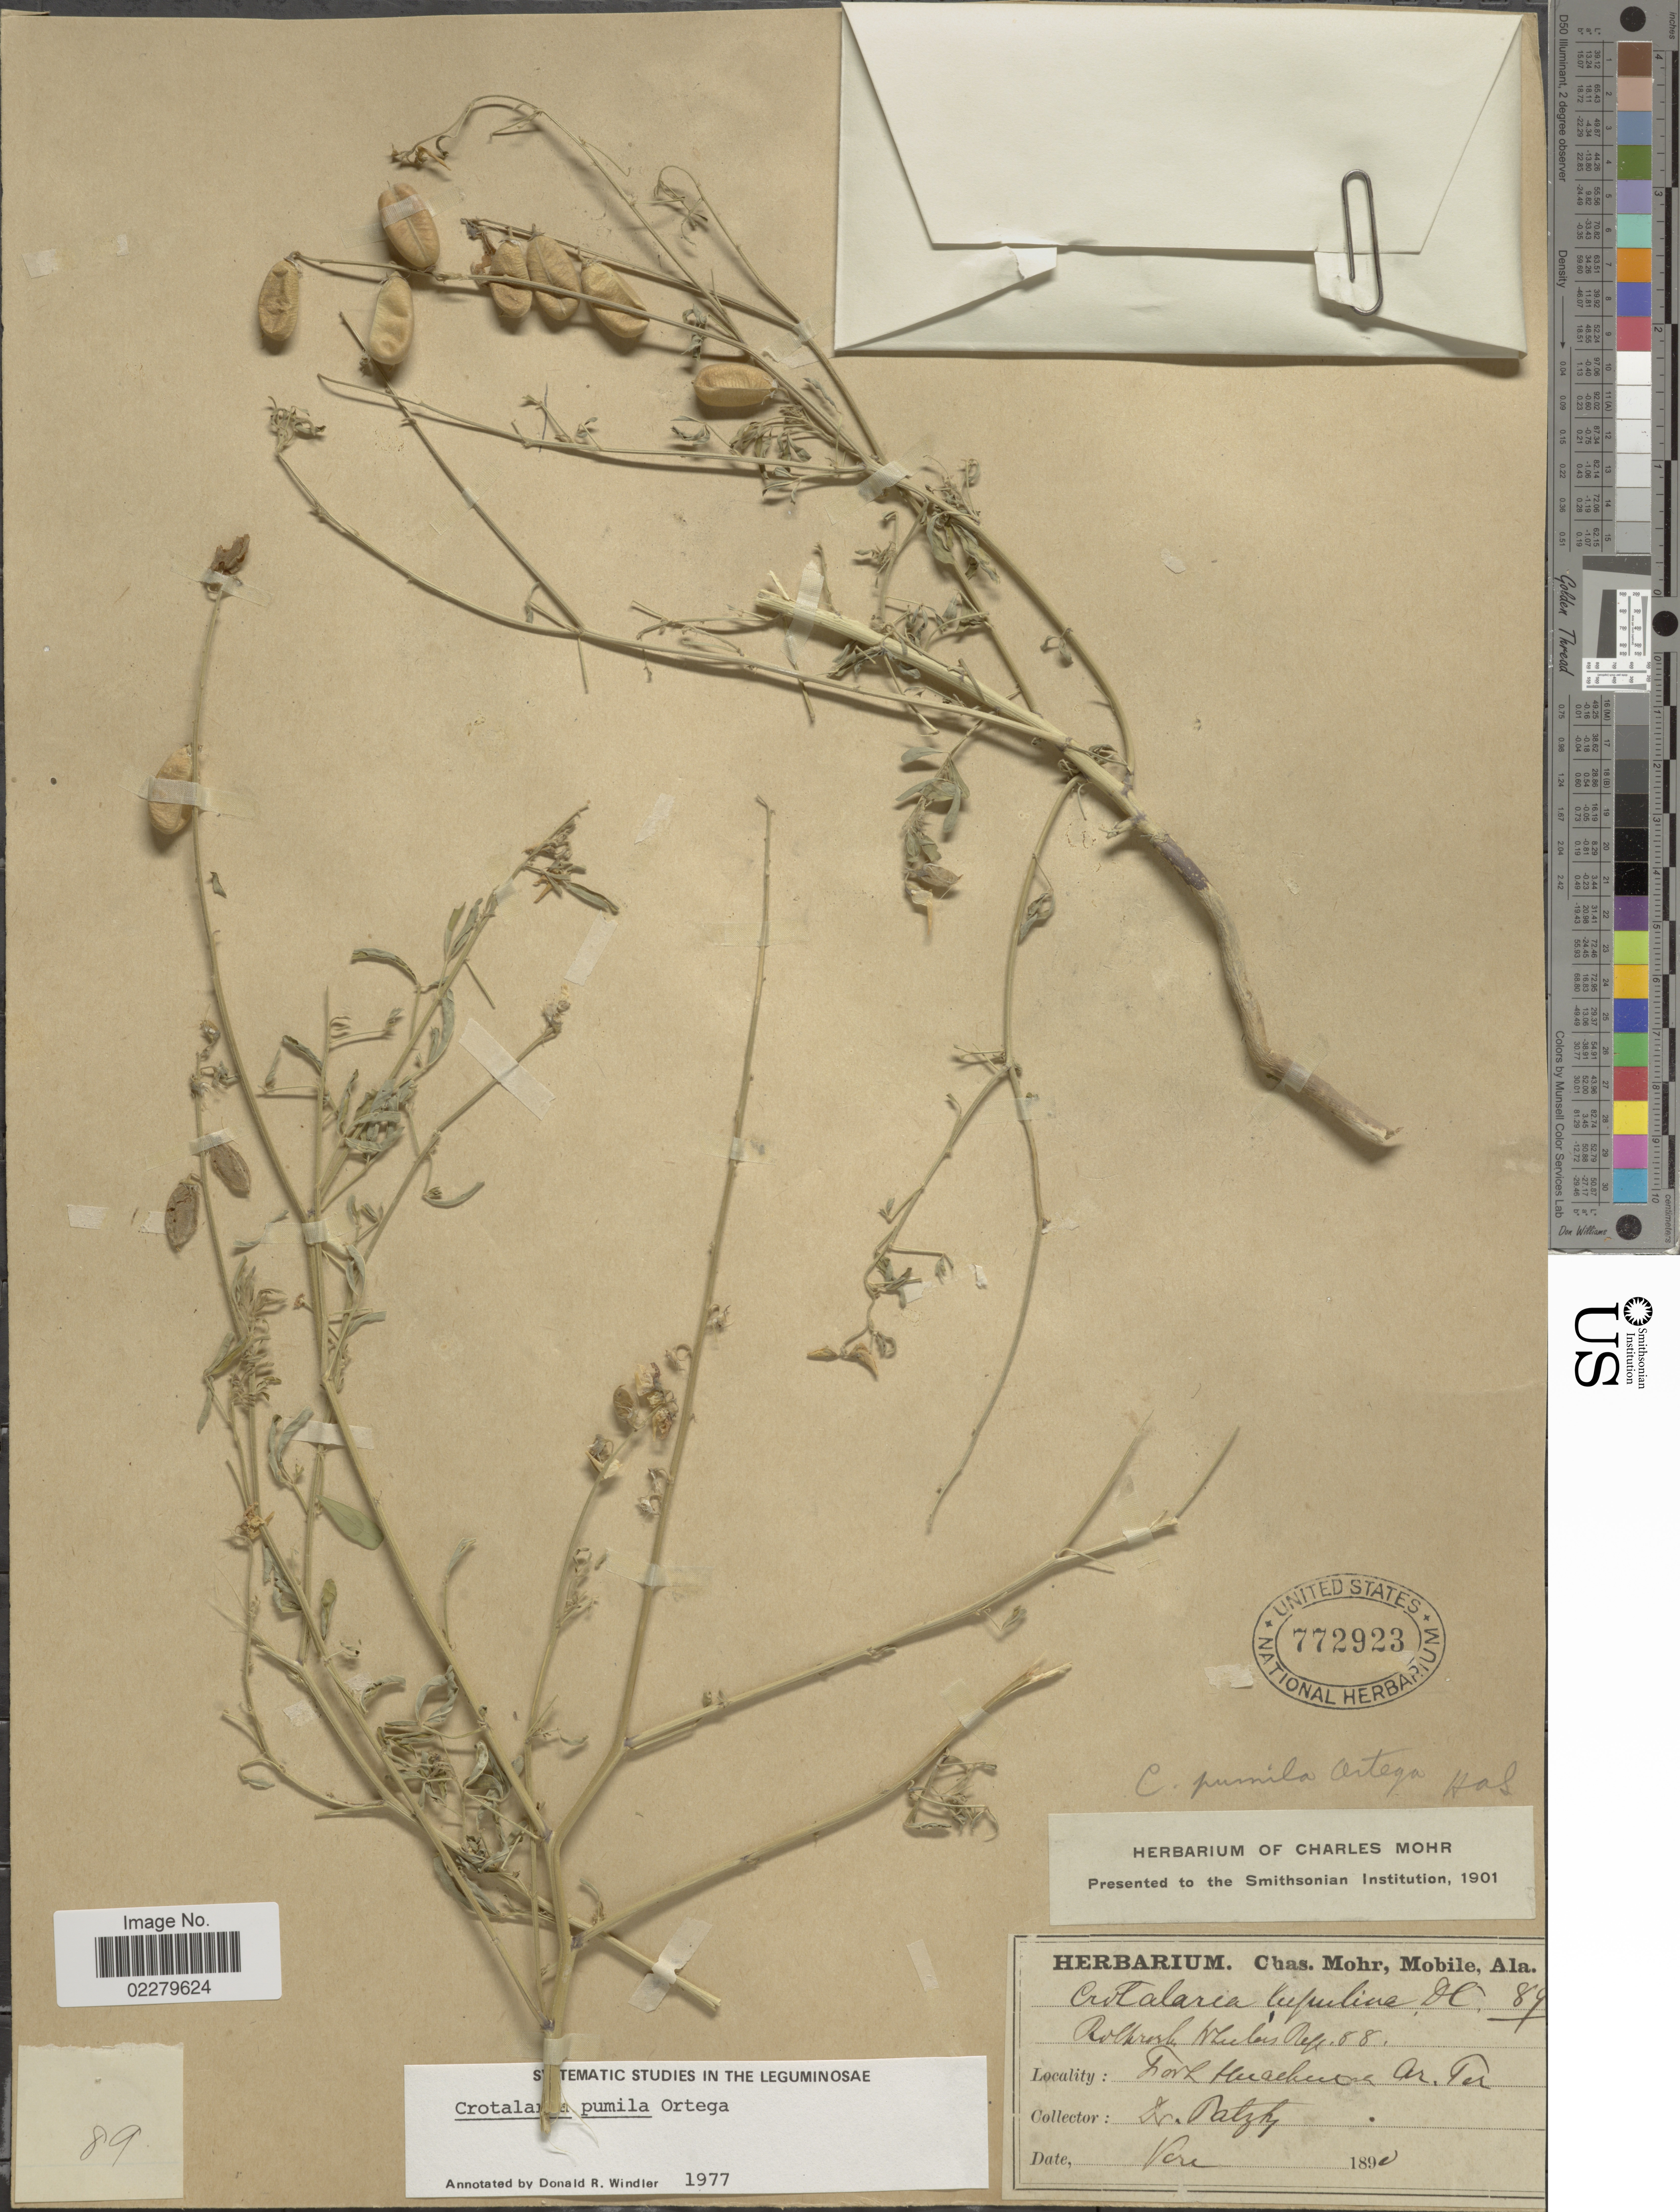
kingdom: Plantae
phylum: Tracheophyta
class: Magnoliopsida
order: Fabales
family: Fabaceae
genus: Crotalaria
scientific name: Crotalaria pumila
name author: Ortega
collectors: -. Patzky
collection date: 1890-11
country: United States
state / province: Arizona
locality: Fort Huachuca, Ar. Ter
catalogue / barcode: US 772923